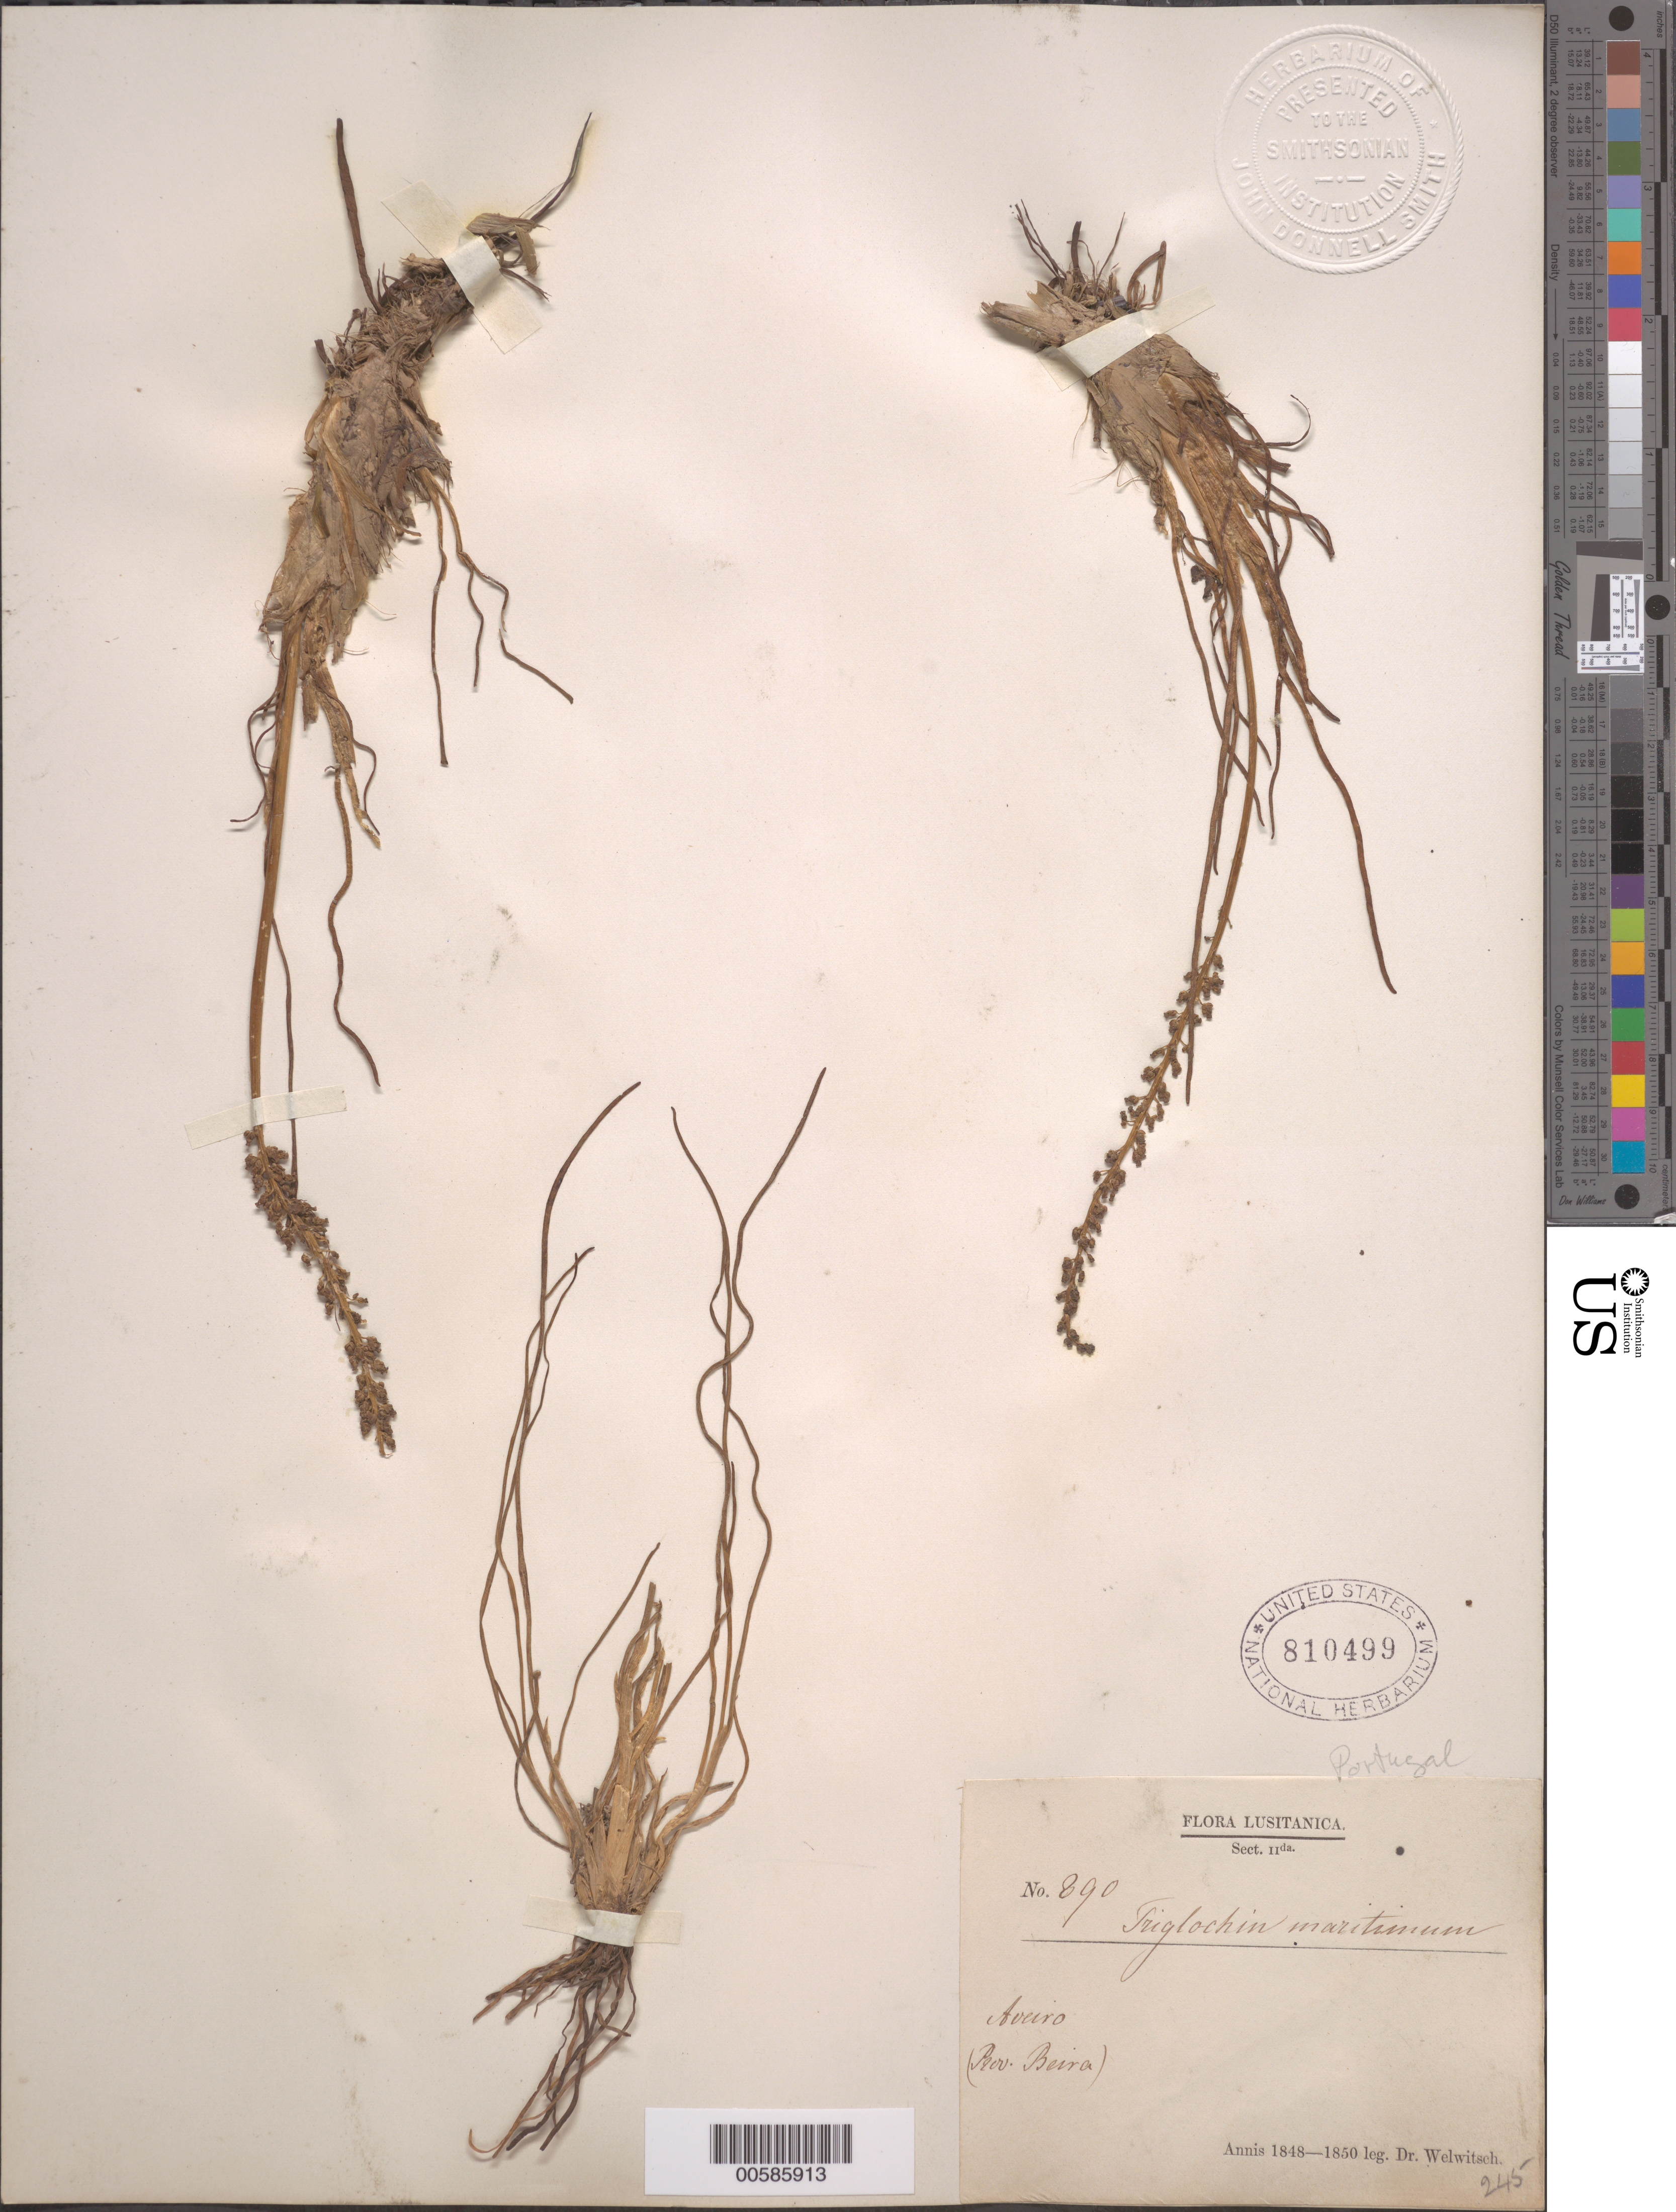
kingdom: Plantae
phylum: Tracheophyta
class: Liliopsida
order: Alismatales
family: Juncaginaceae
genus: Triglochin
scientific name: Triglochin maritima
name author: L.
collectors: F. M. Welwitsch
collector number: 890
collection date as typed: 1848 to -- --- 1850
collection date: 1848/1850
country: Portugal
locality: Lusitania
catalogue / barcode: US 810499